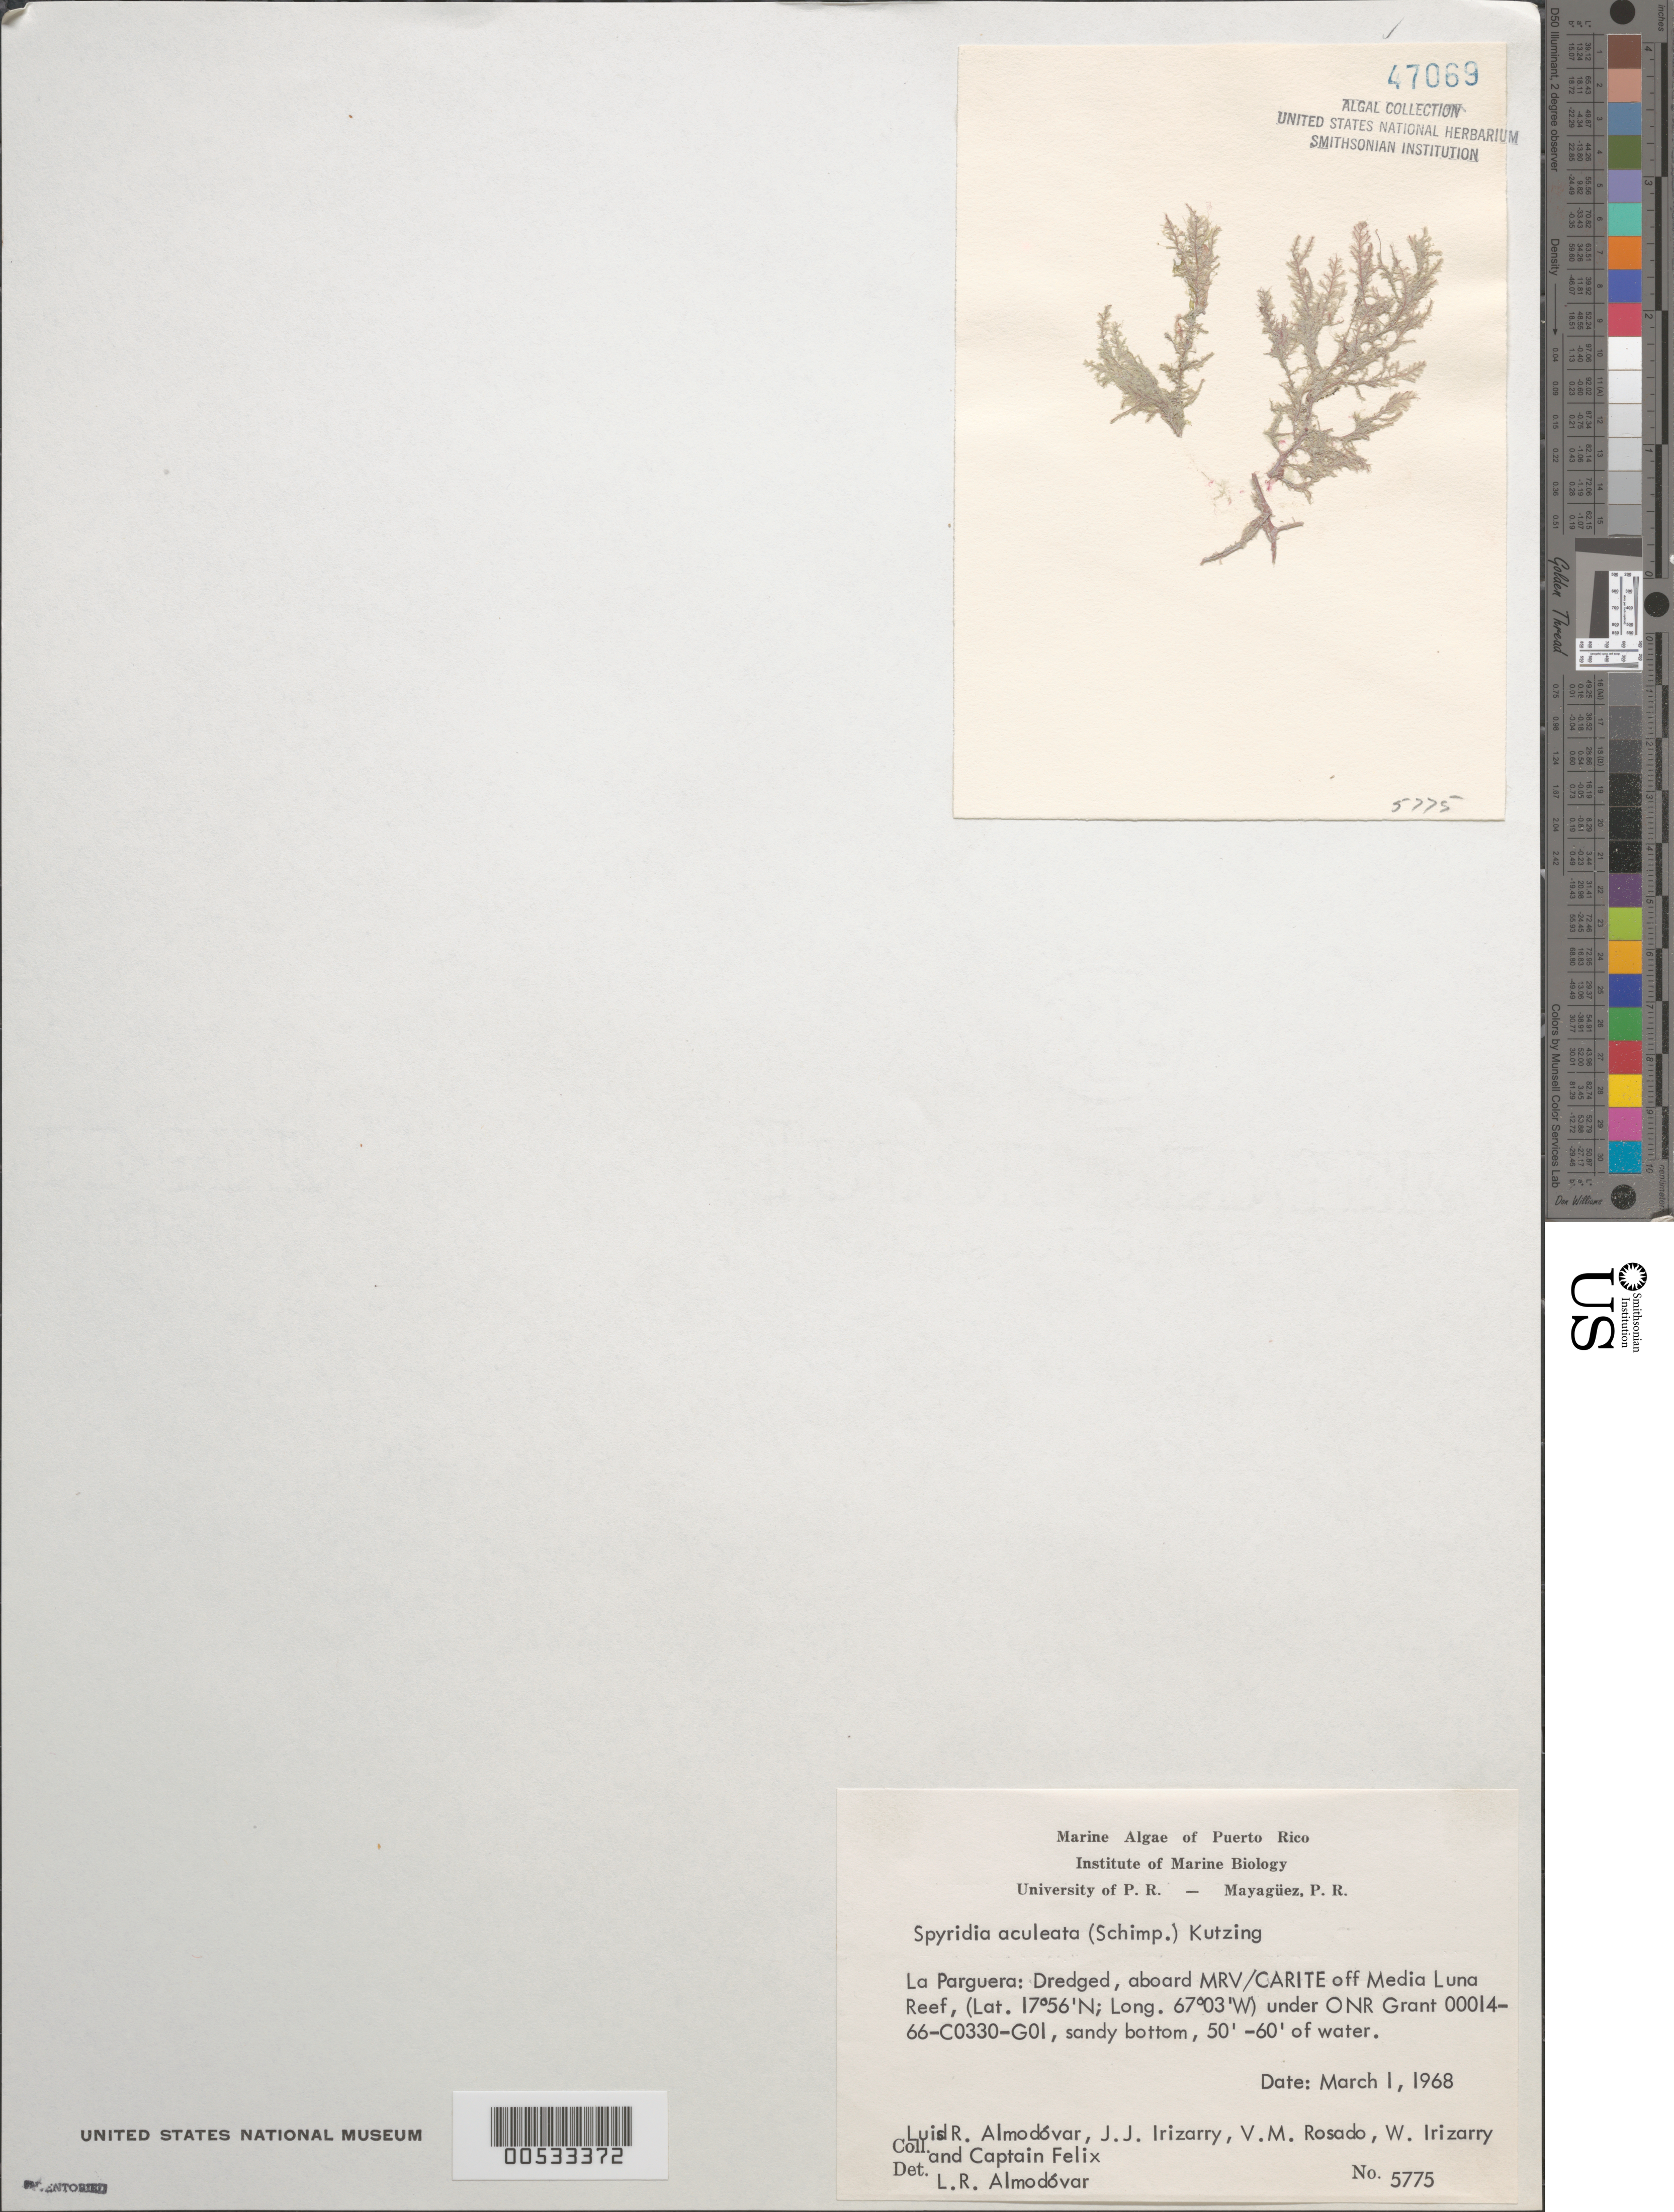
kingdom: Plantae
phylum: Rhodophyta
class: Florideophyceae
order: Ceramiales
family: Spyridiaceae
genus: Spyridia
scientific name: Spyridia aculeata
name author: (C. Agardh ex Decne.) Kütz.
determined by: Almodovar, L. R.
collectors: L. Almodovar, J. Irizarry, V. Rosado, W. Irizarry & C. Felix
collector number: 5775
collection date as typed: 01 Mar 1968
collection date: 1968-03-01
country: Puerto Rico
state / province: Lajas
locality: La Parguera, off Media Luna Reef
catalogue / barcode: US 47069